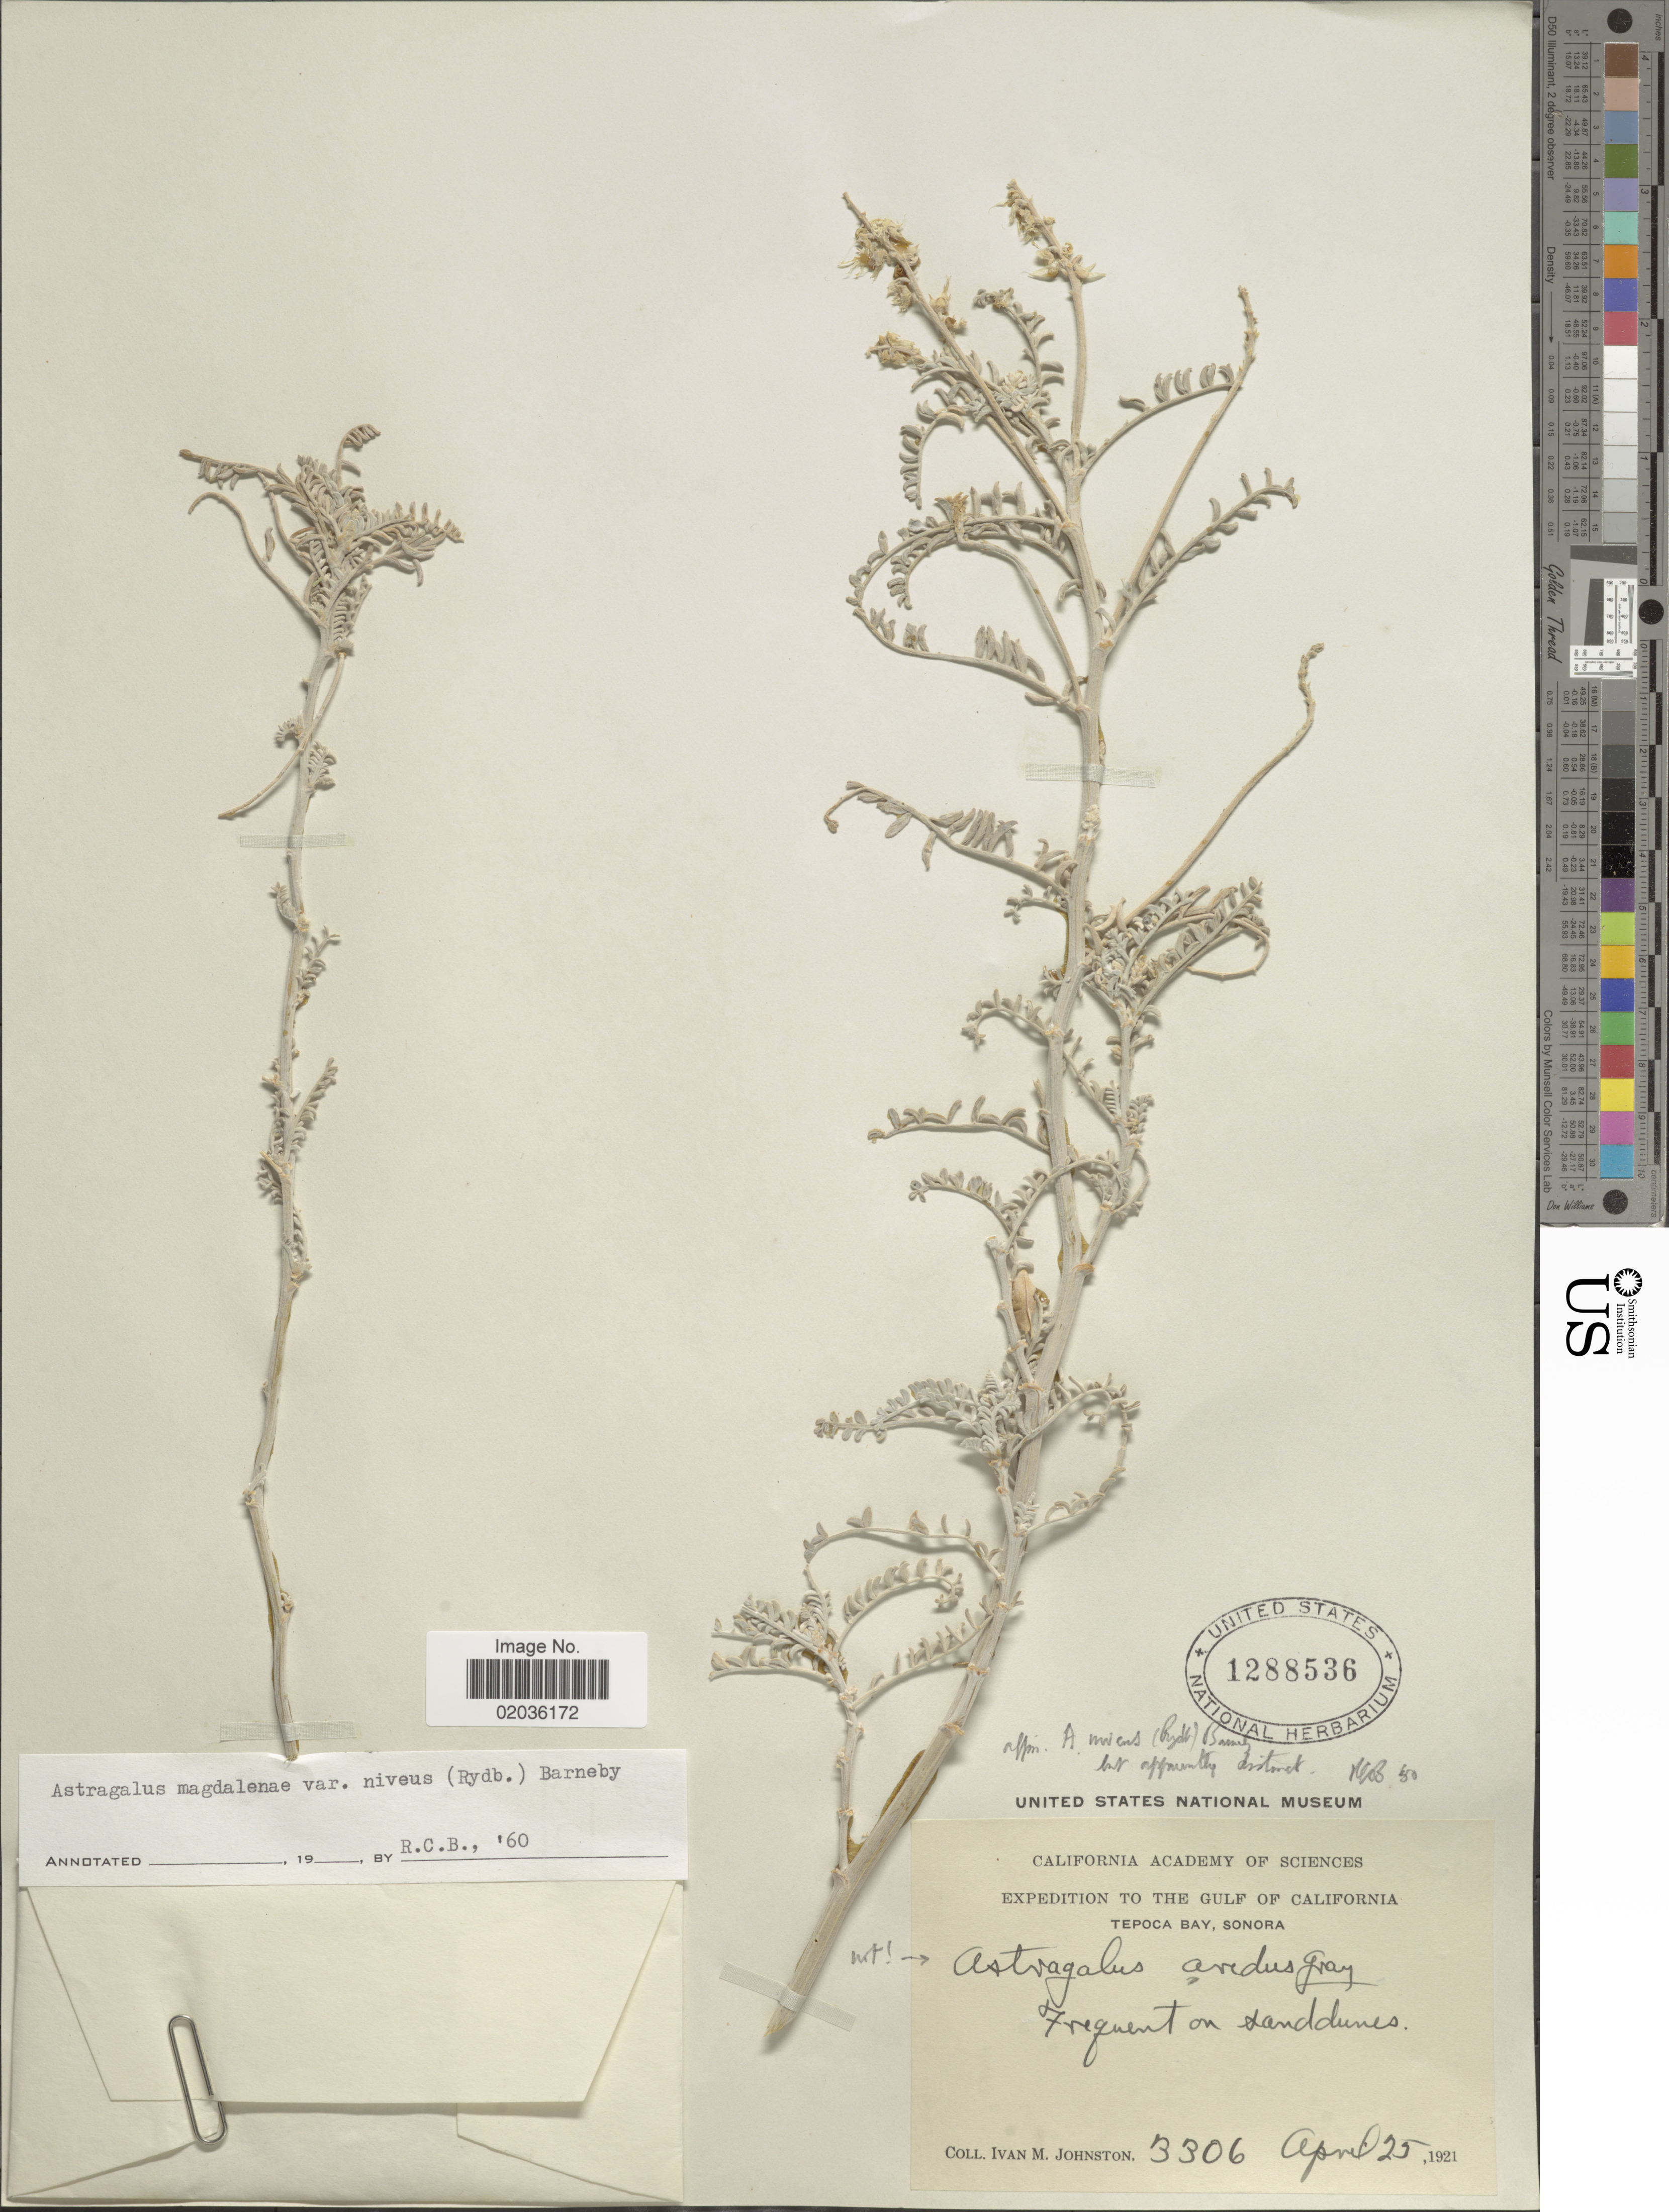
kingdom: Plantae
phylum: Tracheophyta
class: Magnoliopsida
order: Fabales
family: Fabaceae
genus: Astragalus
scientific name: Astragalus magdalenae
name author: Greene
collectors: I.M. Johnston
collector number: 3306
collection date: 1921-04-25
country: Mexico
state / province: Sonora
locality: The Gulf of California, Tepoca Bay, Frequent on sanddunes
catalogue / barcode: US 1288536